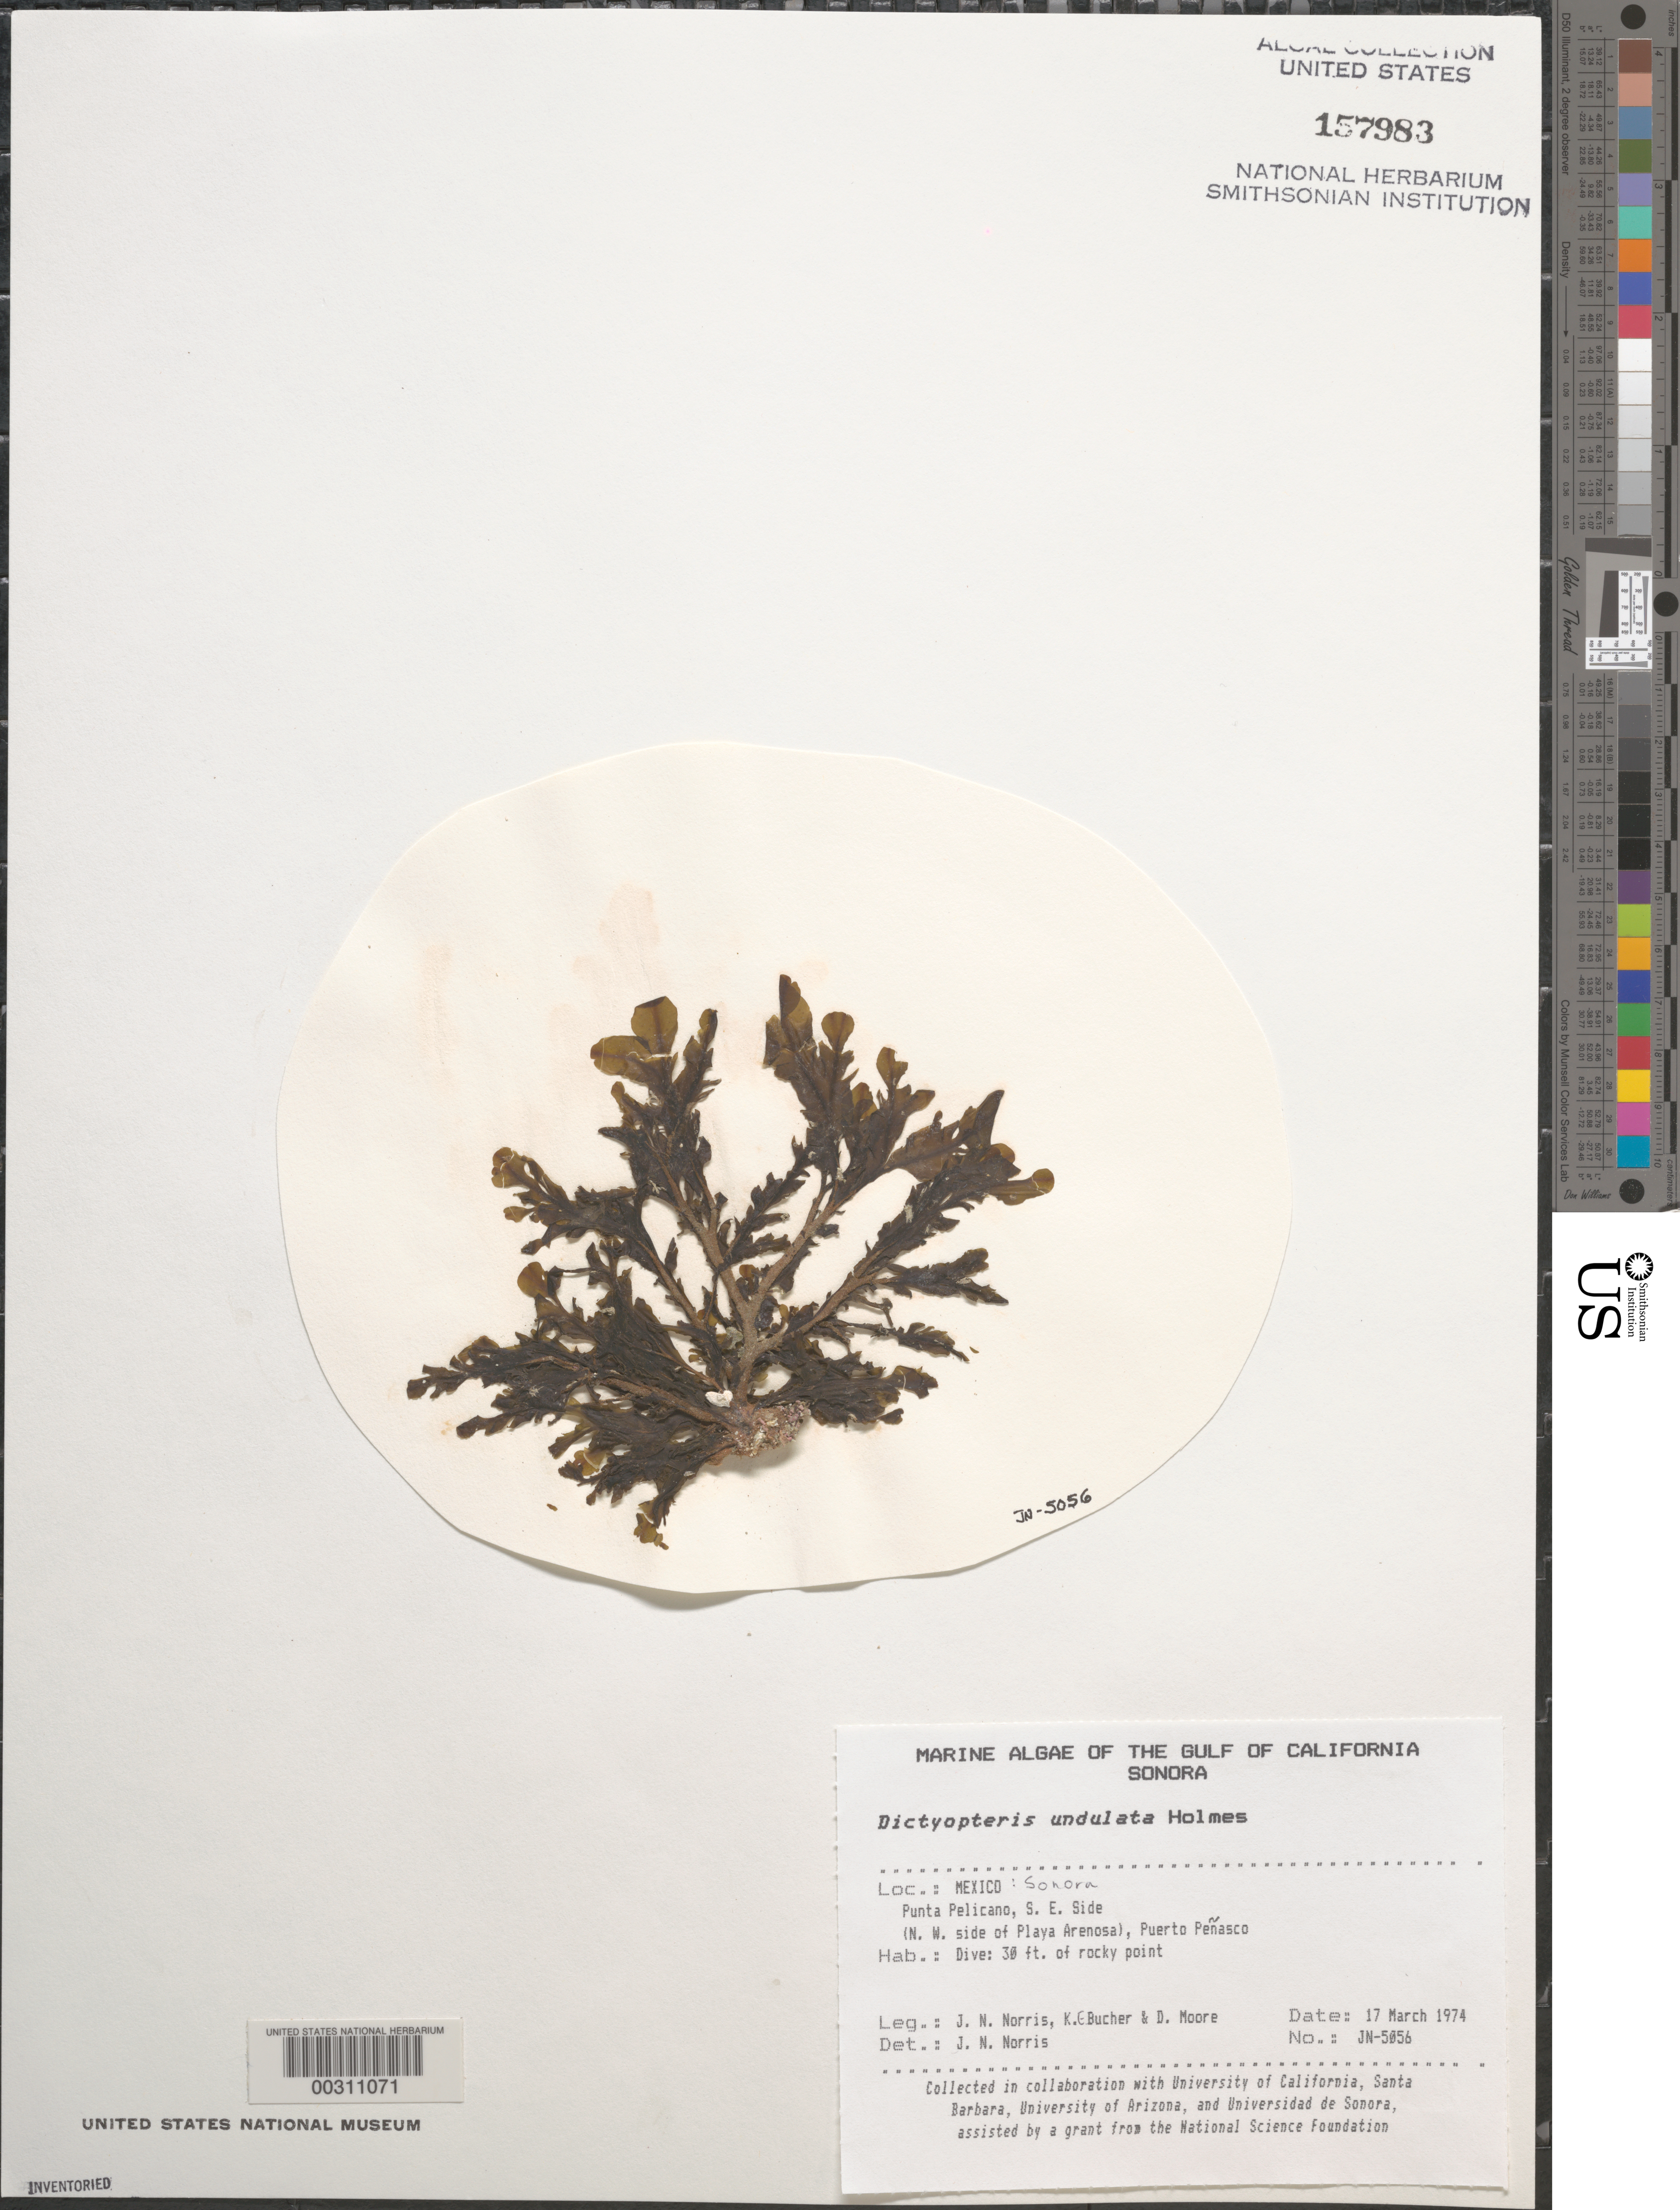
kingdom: Chromista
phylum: Ochrophyta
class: Phaeophyceae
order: Dictyotales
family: Dictyotaceae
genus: Dictyopteris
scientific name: Dictyopteris undulata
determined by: Norris, James N.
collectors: J. N. Norris, K. E. Bucher & D. Moore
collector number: JN-5056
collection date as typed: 17 Mar 1974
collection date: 1974-03-17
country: Mexico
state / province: Sonora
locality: Punta Pelicano, Puerto Penasco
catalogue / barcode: US 157983